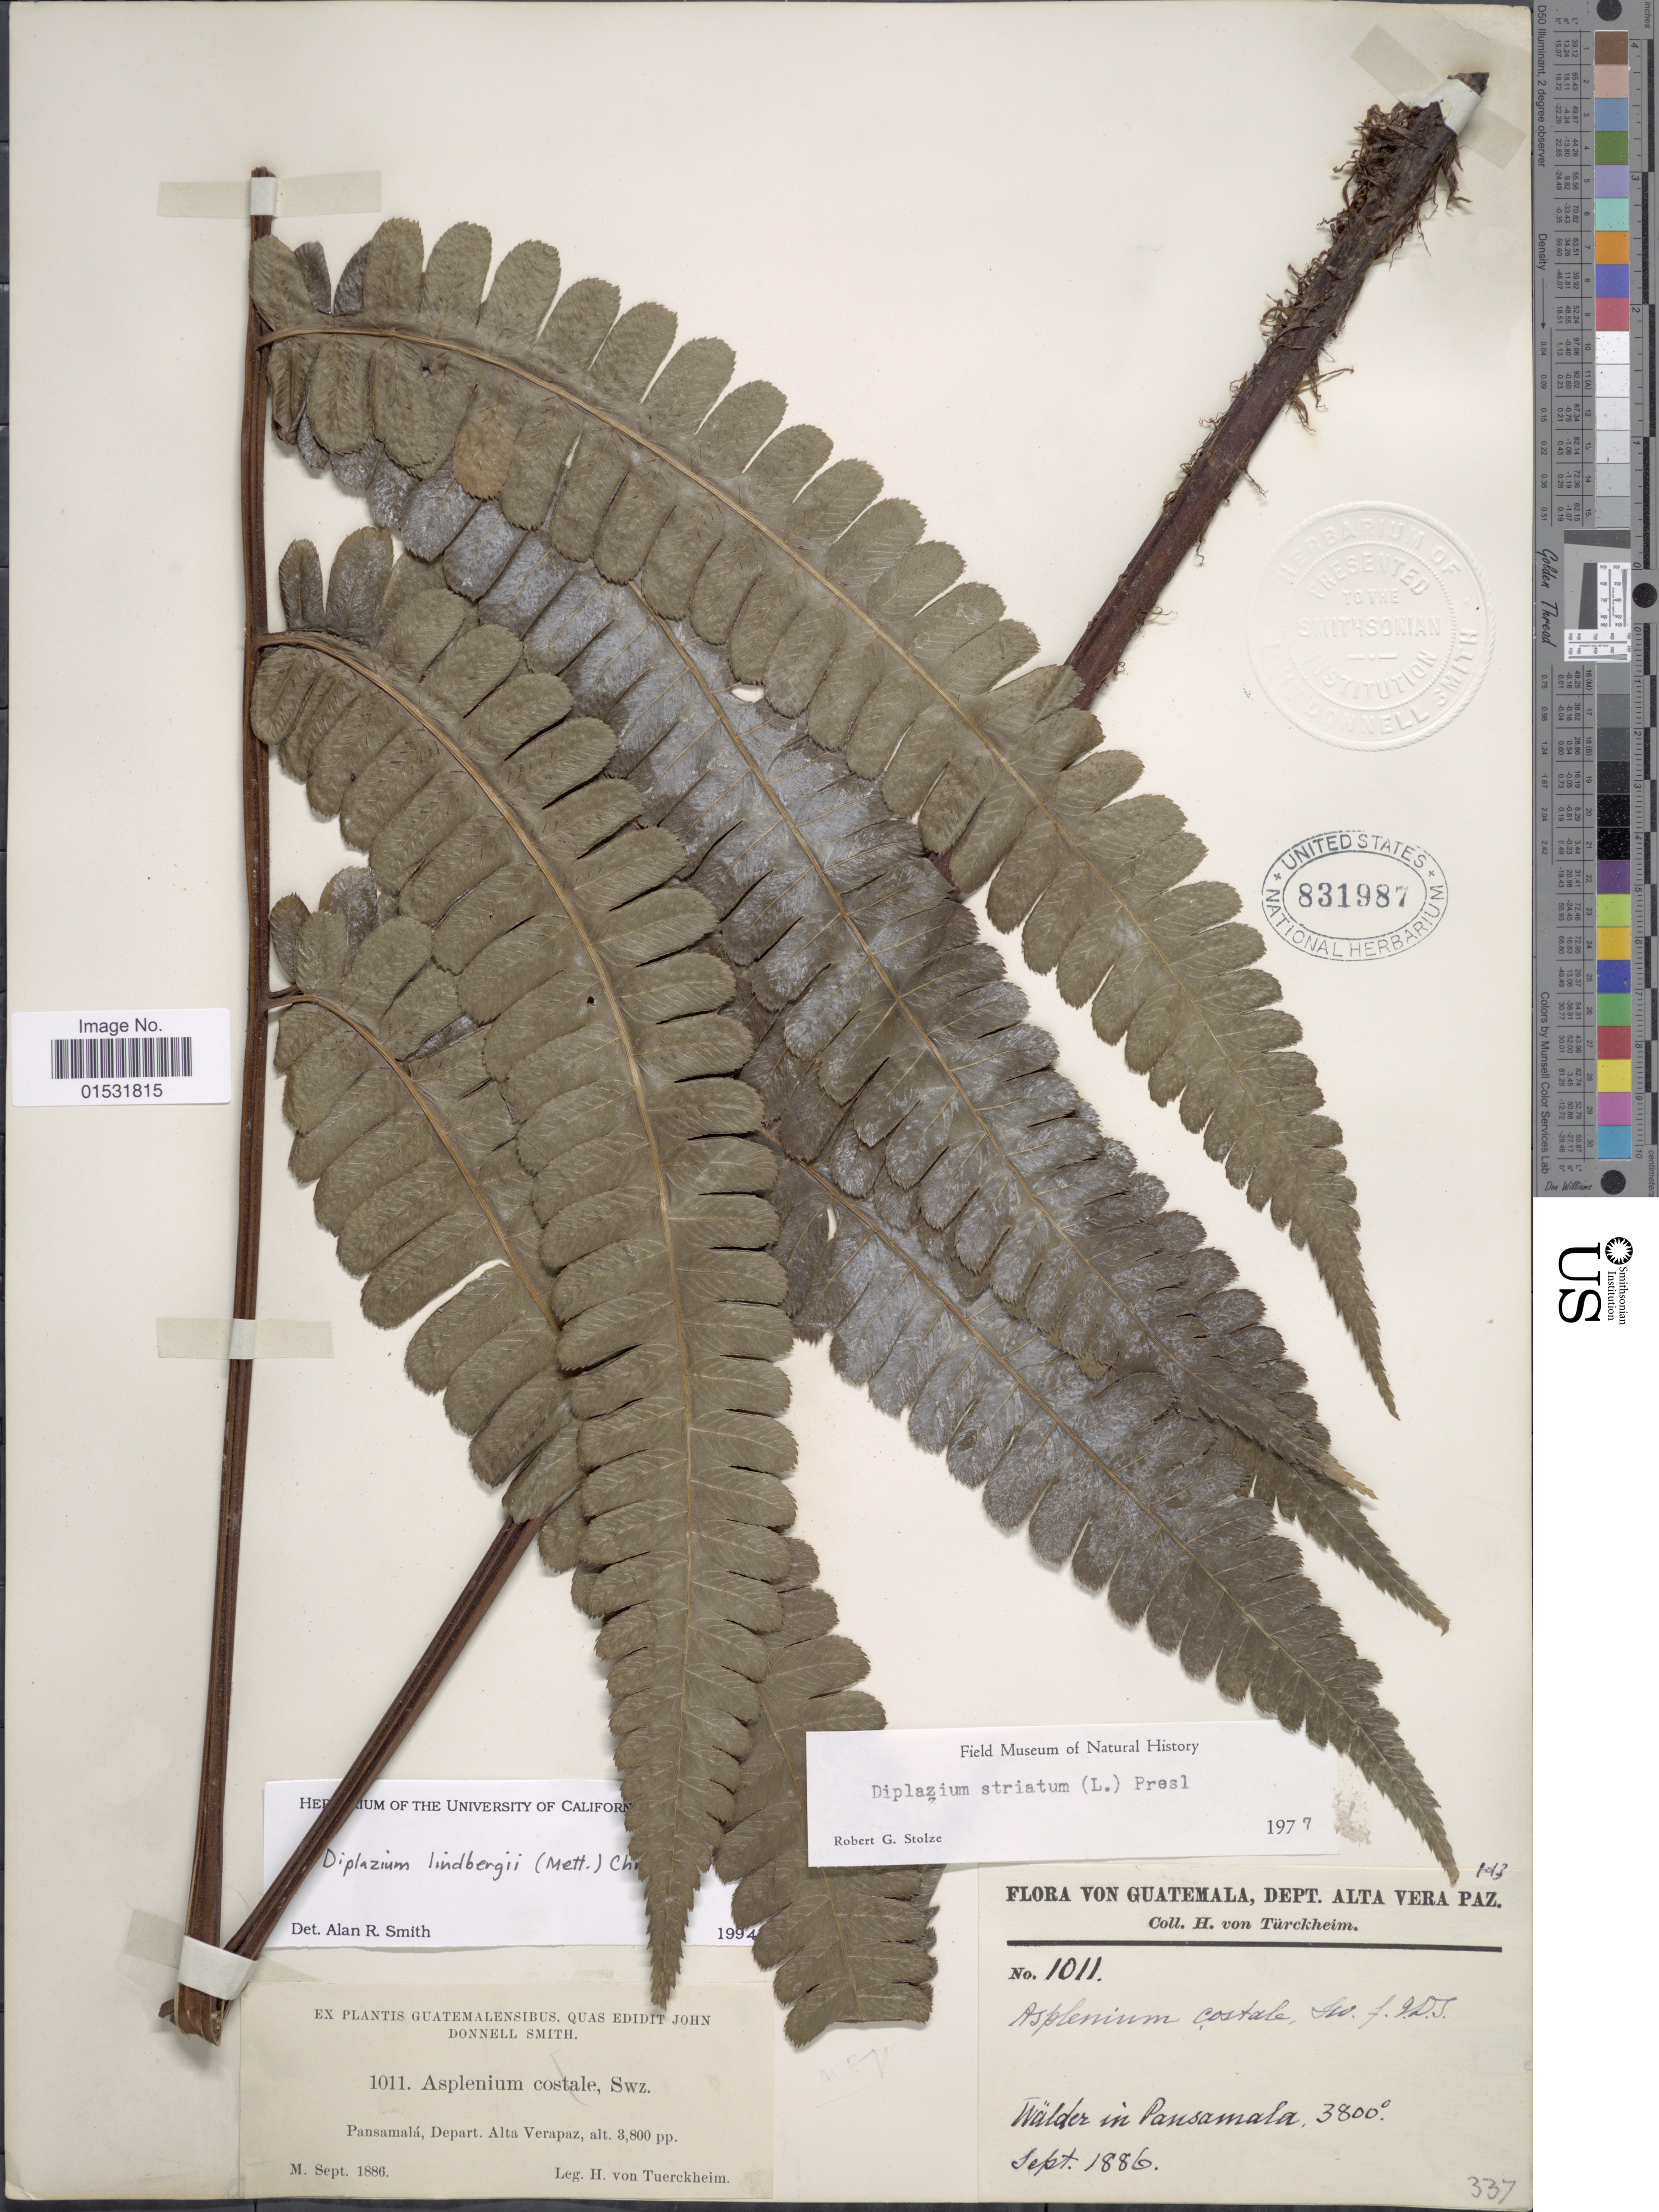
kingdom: Plantae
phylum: Tracheophyta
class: Polypodiopsida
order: Polypodiales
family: Athyriaceae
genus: Diplazium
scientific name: Diplazium lindbergii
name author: (Mett.) Christ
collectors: H. von Türckheim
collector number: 1011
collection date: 1886-09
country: Guatemala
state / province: Alta Verapaz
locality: Pansamalá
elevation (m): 1158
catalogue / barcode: US 831987